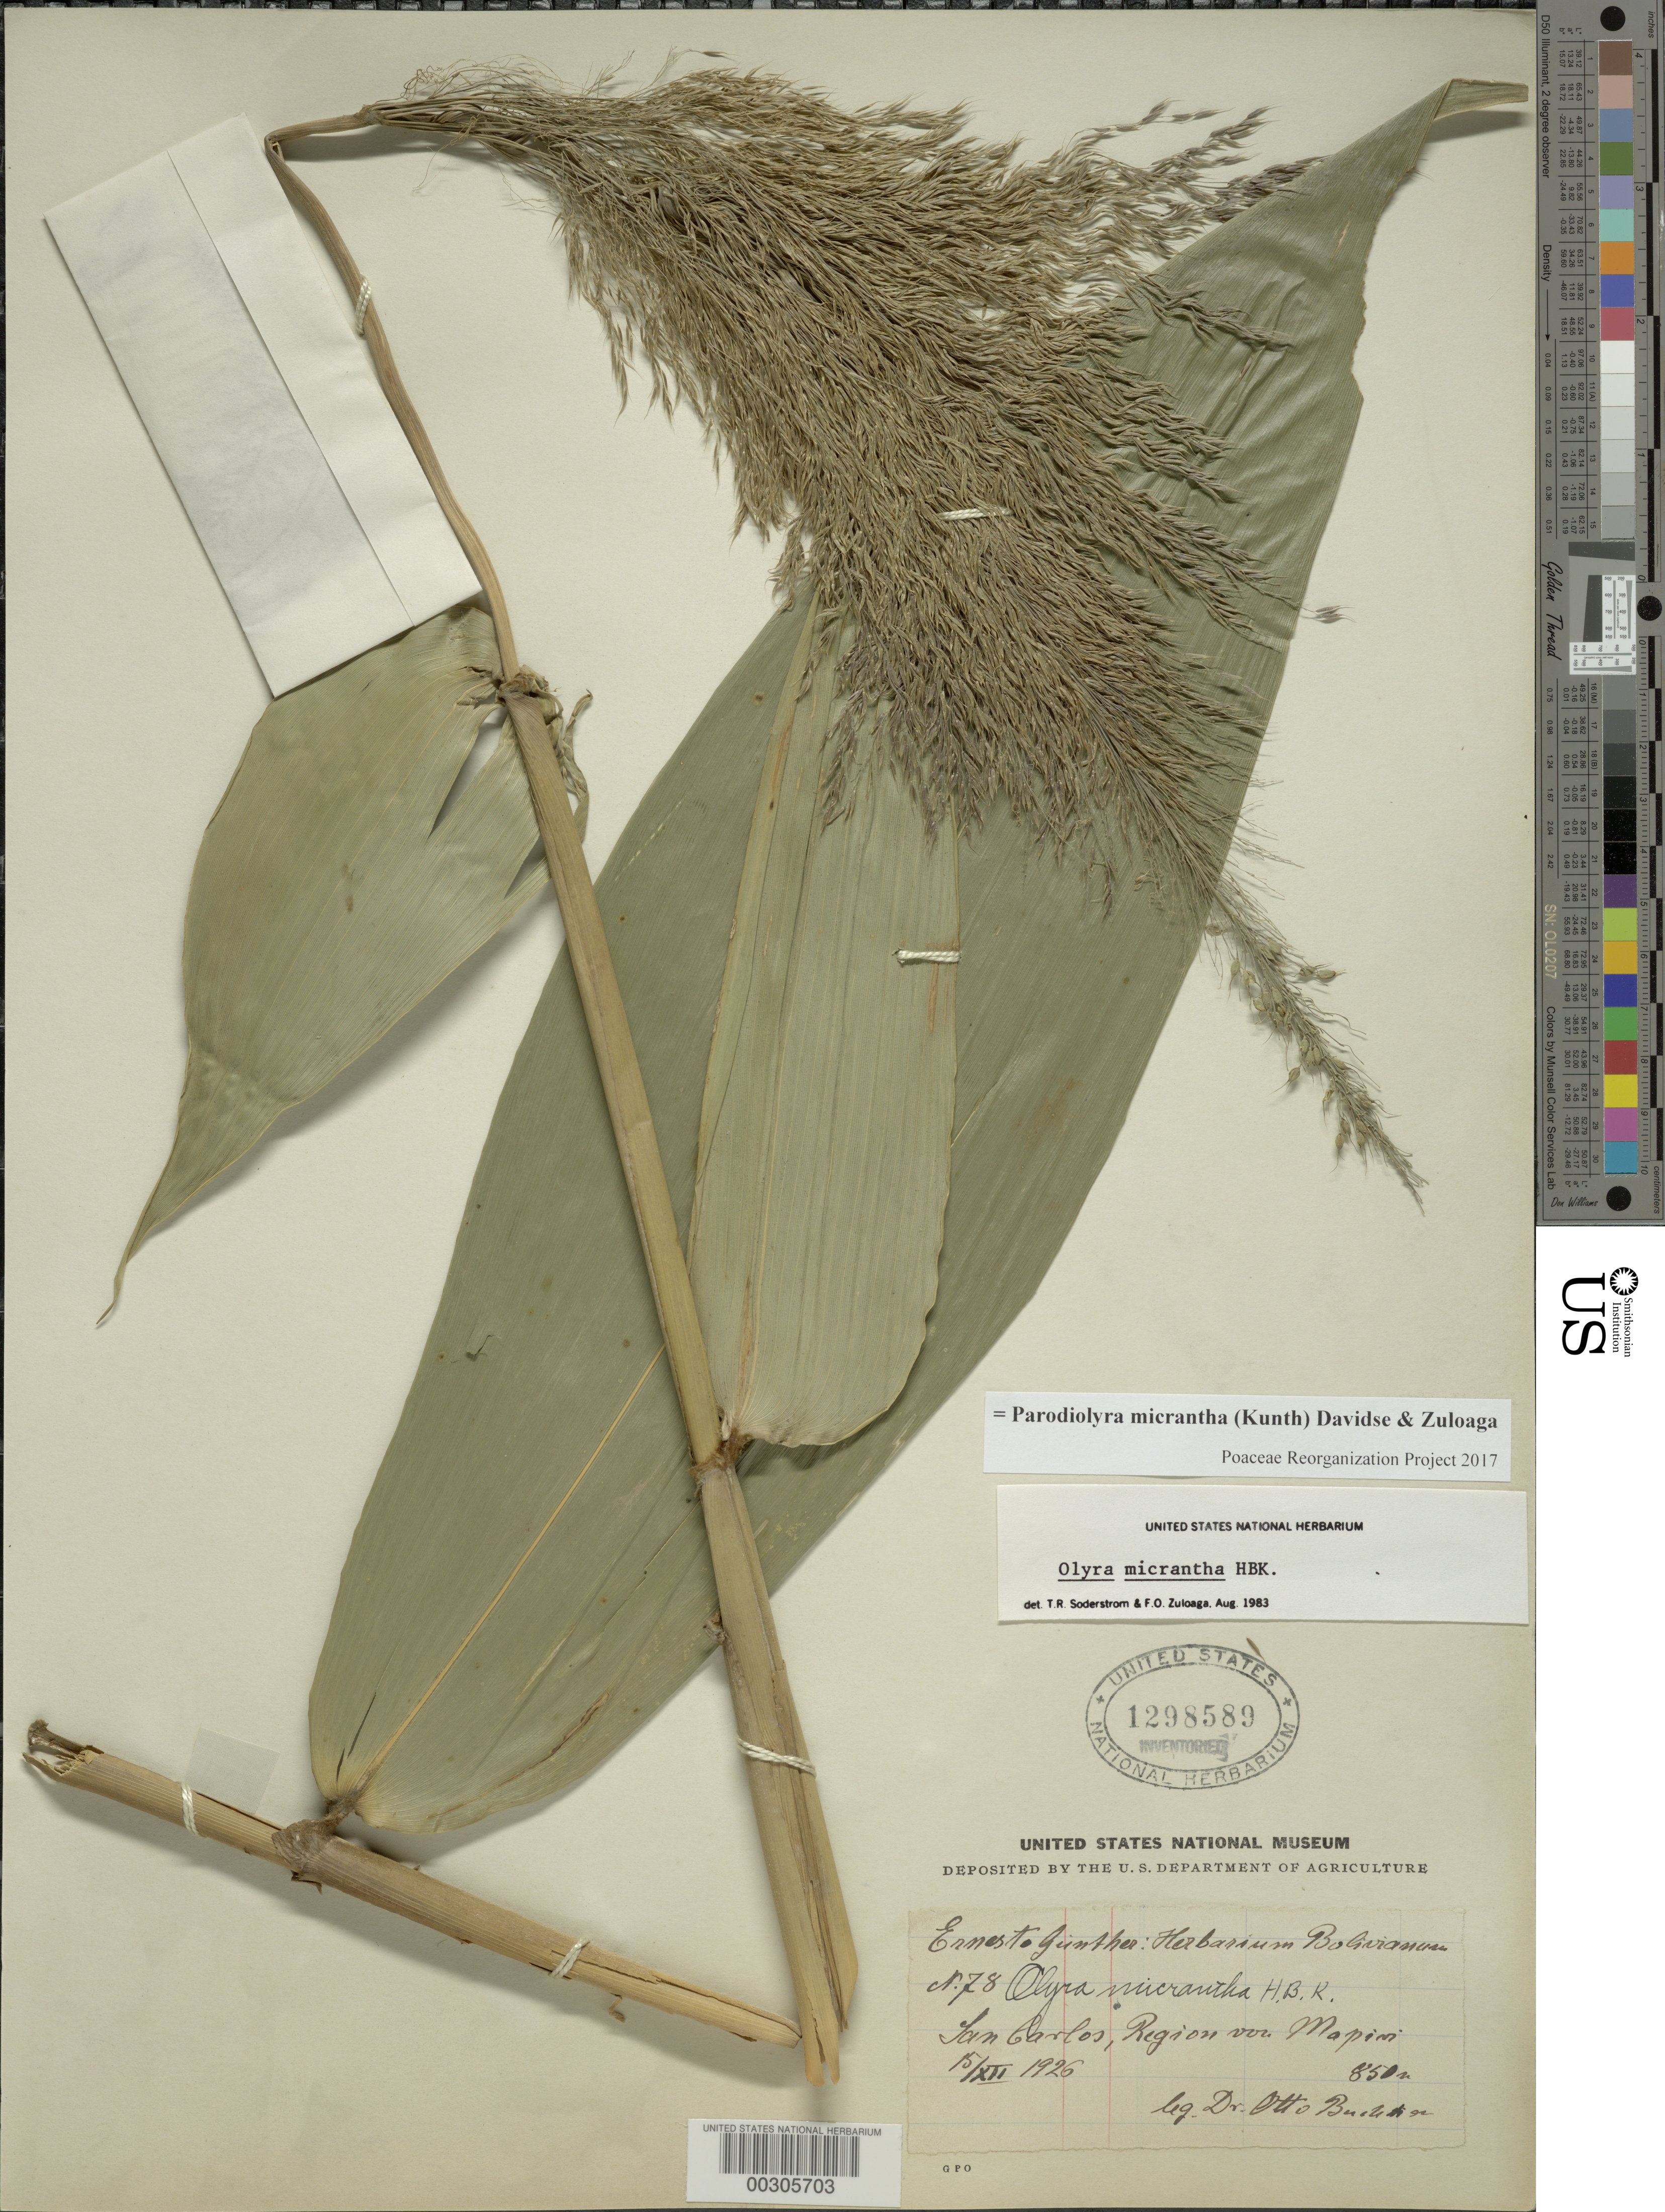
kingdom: Plantae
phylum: Tracheophyta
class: Liliopsida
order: Poales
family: Poaceae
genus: Parodiolyra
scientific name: Parodiolyra micrantha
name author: (Kunth) Davidse & Zuloaga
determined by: Poaceae Reorganization Project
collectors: O. Buchtien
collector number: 78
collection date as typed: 15 Dec 1926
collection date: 1926-12-15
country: Bolivia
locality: San Carlos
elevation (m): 850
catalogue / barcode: US 1298589